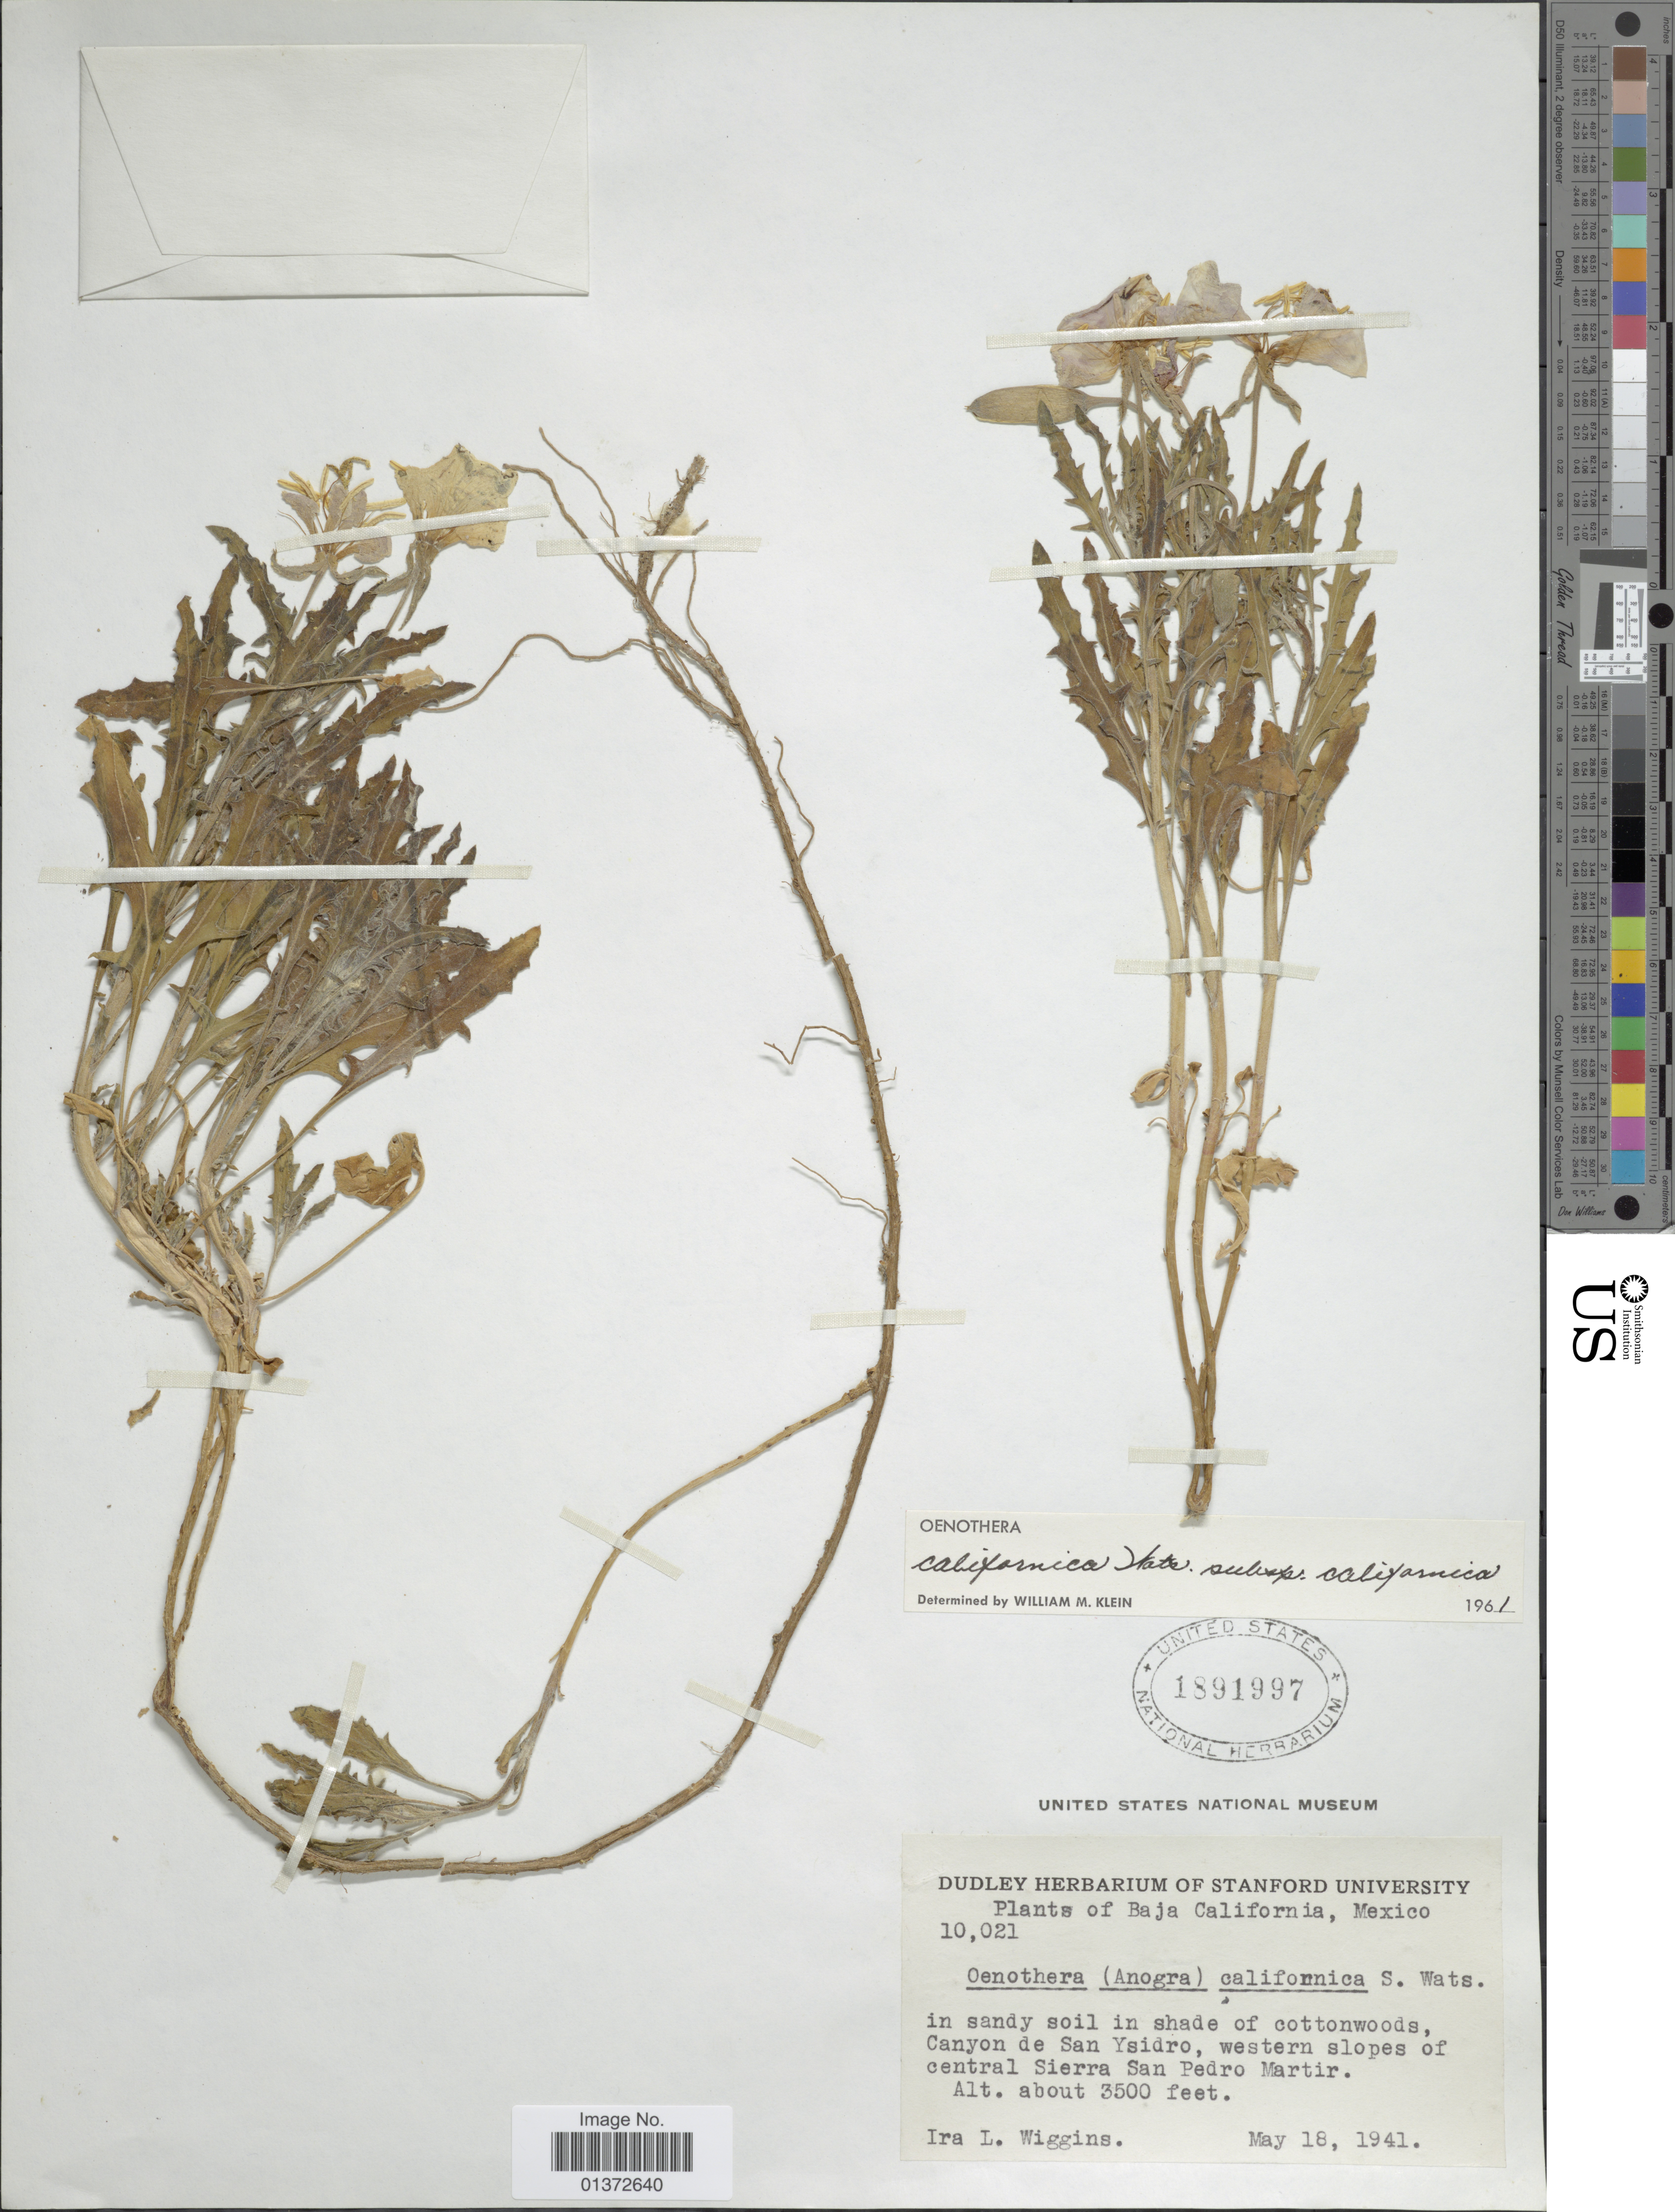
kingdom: Plantae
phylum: Tracheophyta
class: Magnoliopsida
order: Myrtales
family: Onagraceae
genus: Oenothera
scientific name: Oenothera avita subsp. californica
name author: (S. Watson) W.L. Wagner & Gandhi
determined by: Wagner, W. L., (BOT), Smithsonian Institution - National Museum of Natural History (UNITED STATES)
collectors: I. L. Wiggins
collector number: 10021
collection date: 1941-05-18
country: Mexico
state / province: Baja California Norte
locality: Canyon de San Ysidro, western slopes of central Sierra San Pedro Martir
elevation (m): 1067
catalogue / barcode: US 1891997